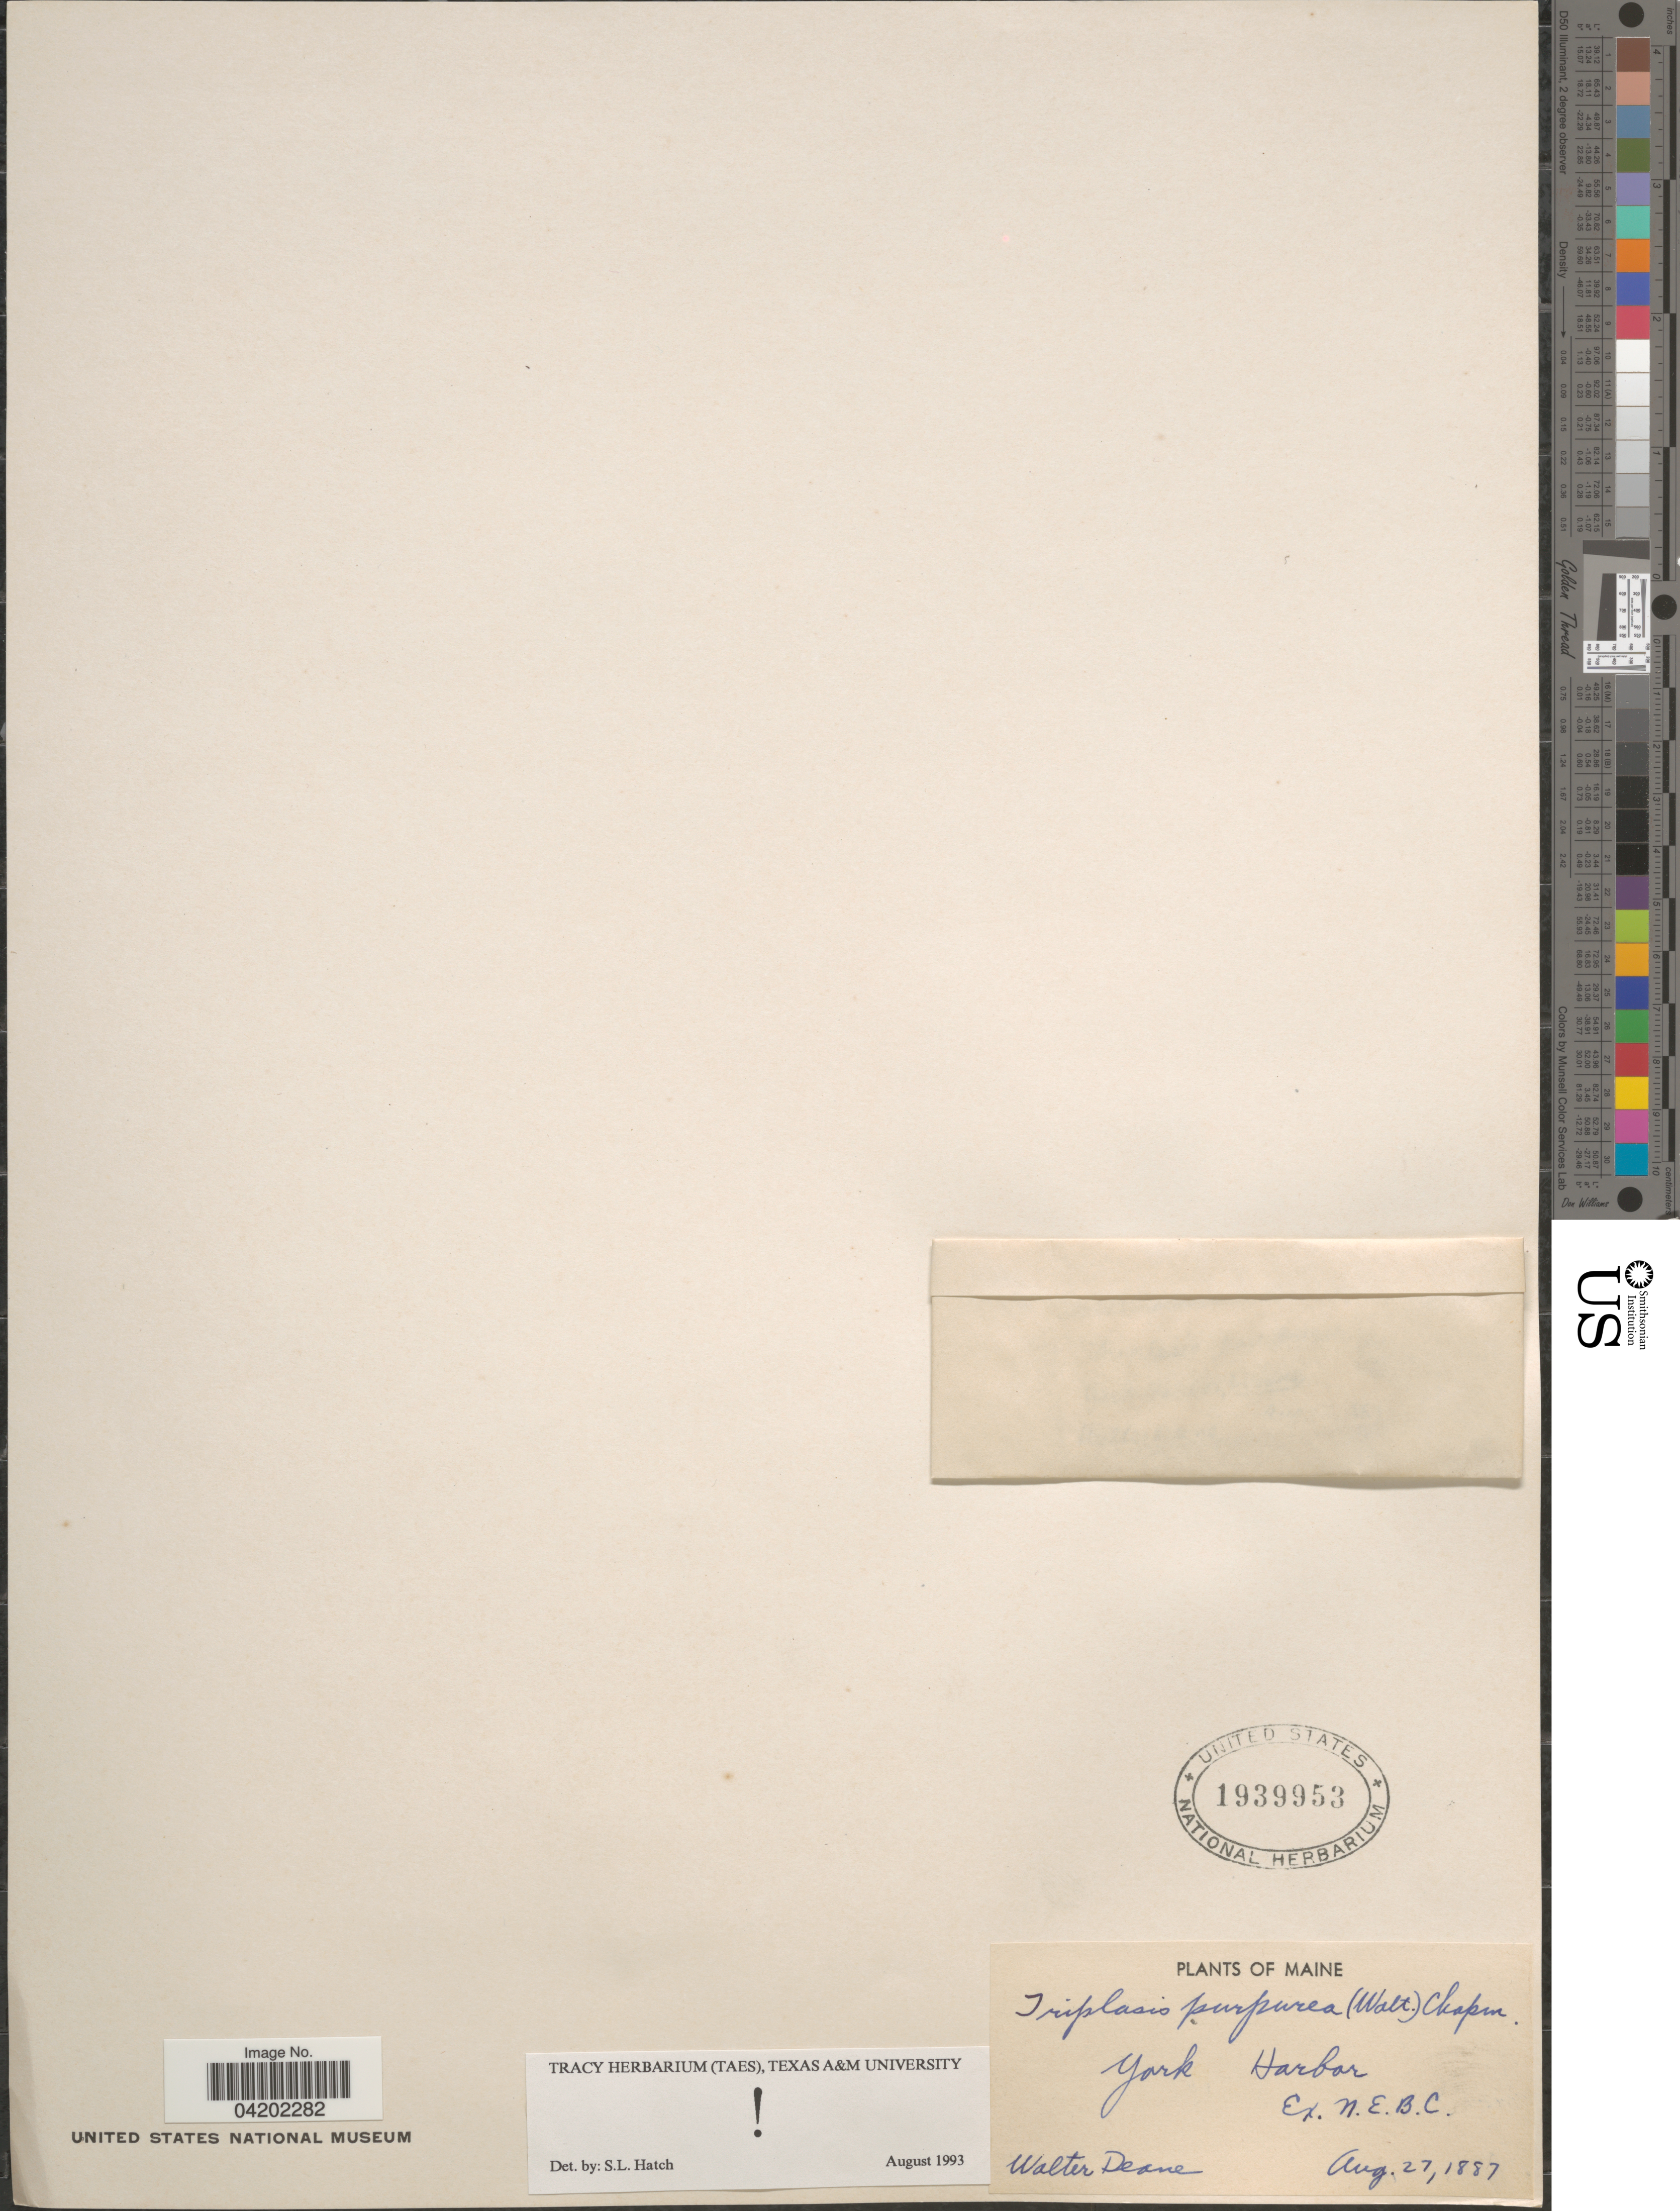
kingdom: Plantae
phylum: Tracheophyta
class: Liliopsida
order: Poales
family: Poaceae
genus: Triplasis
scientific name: Triplasis purpurea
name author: (Walter) Chapm.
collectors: W. Deane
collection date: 1887-08-27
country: United States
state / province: Maine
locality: York Harbor. Ex. N.E.B.C.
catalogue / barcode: US 1939953